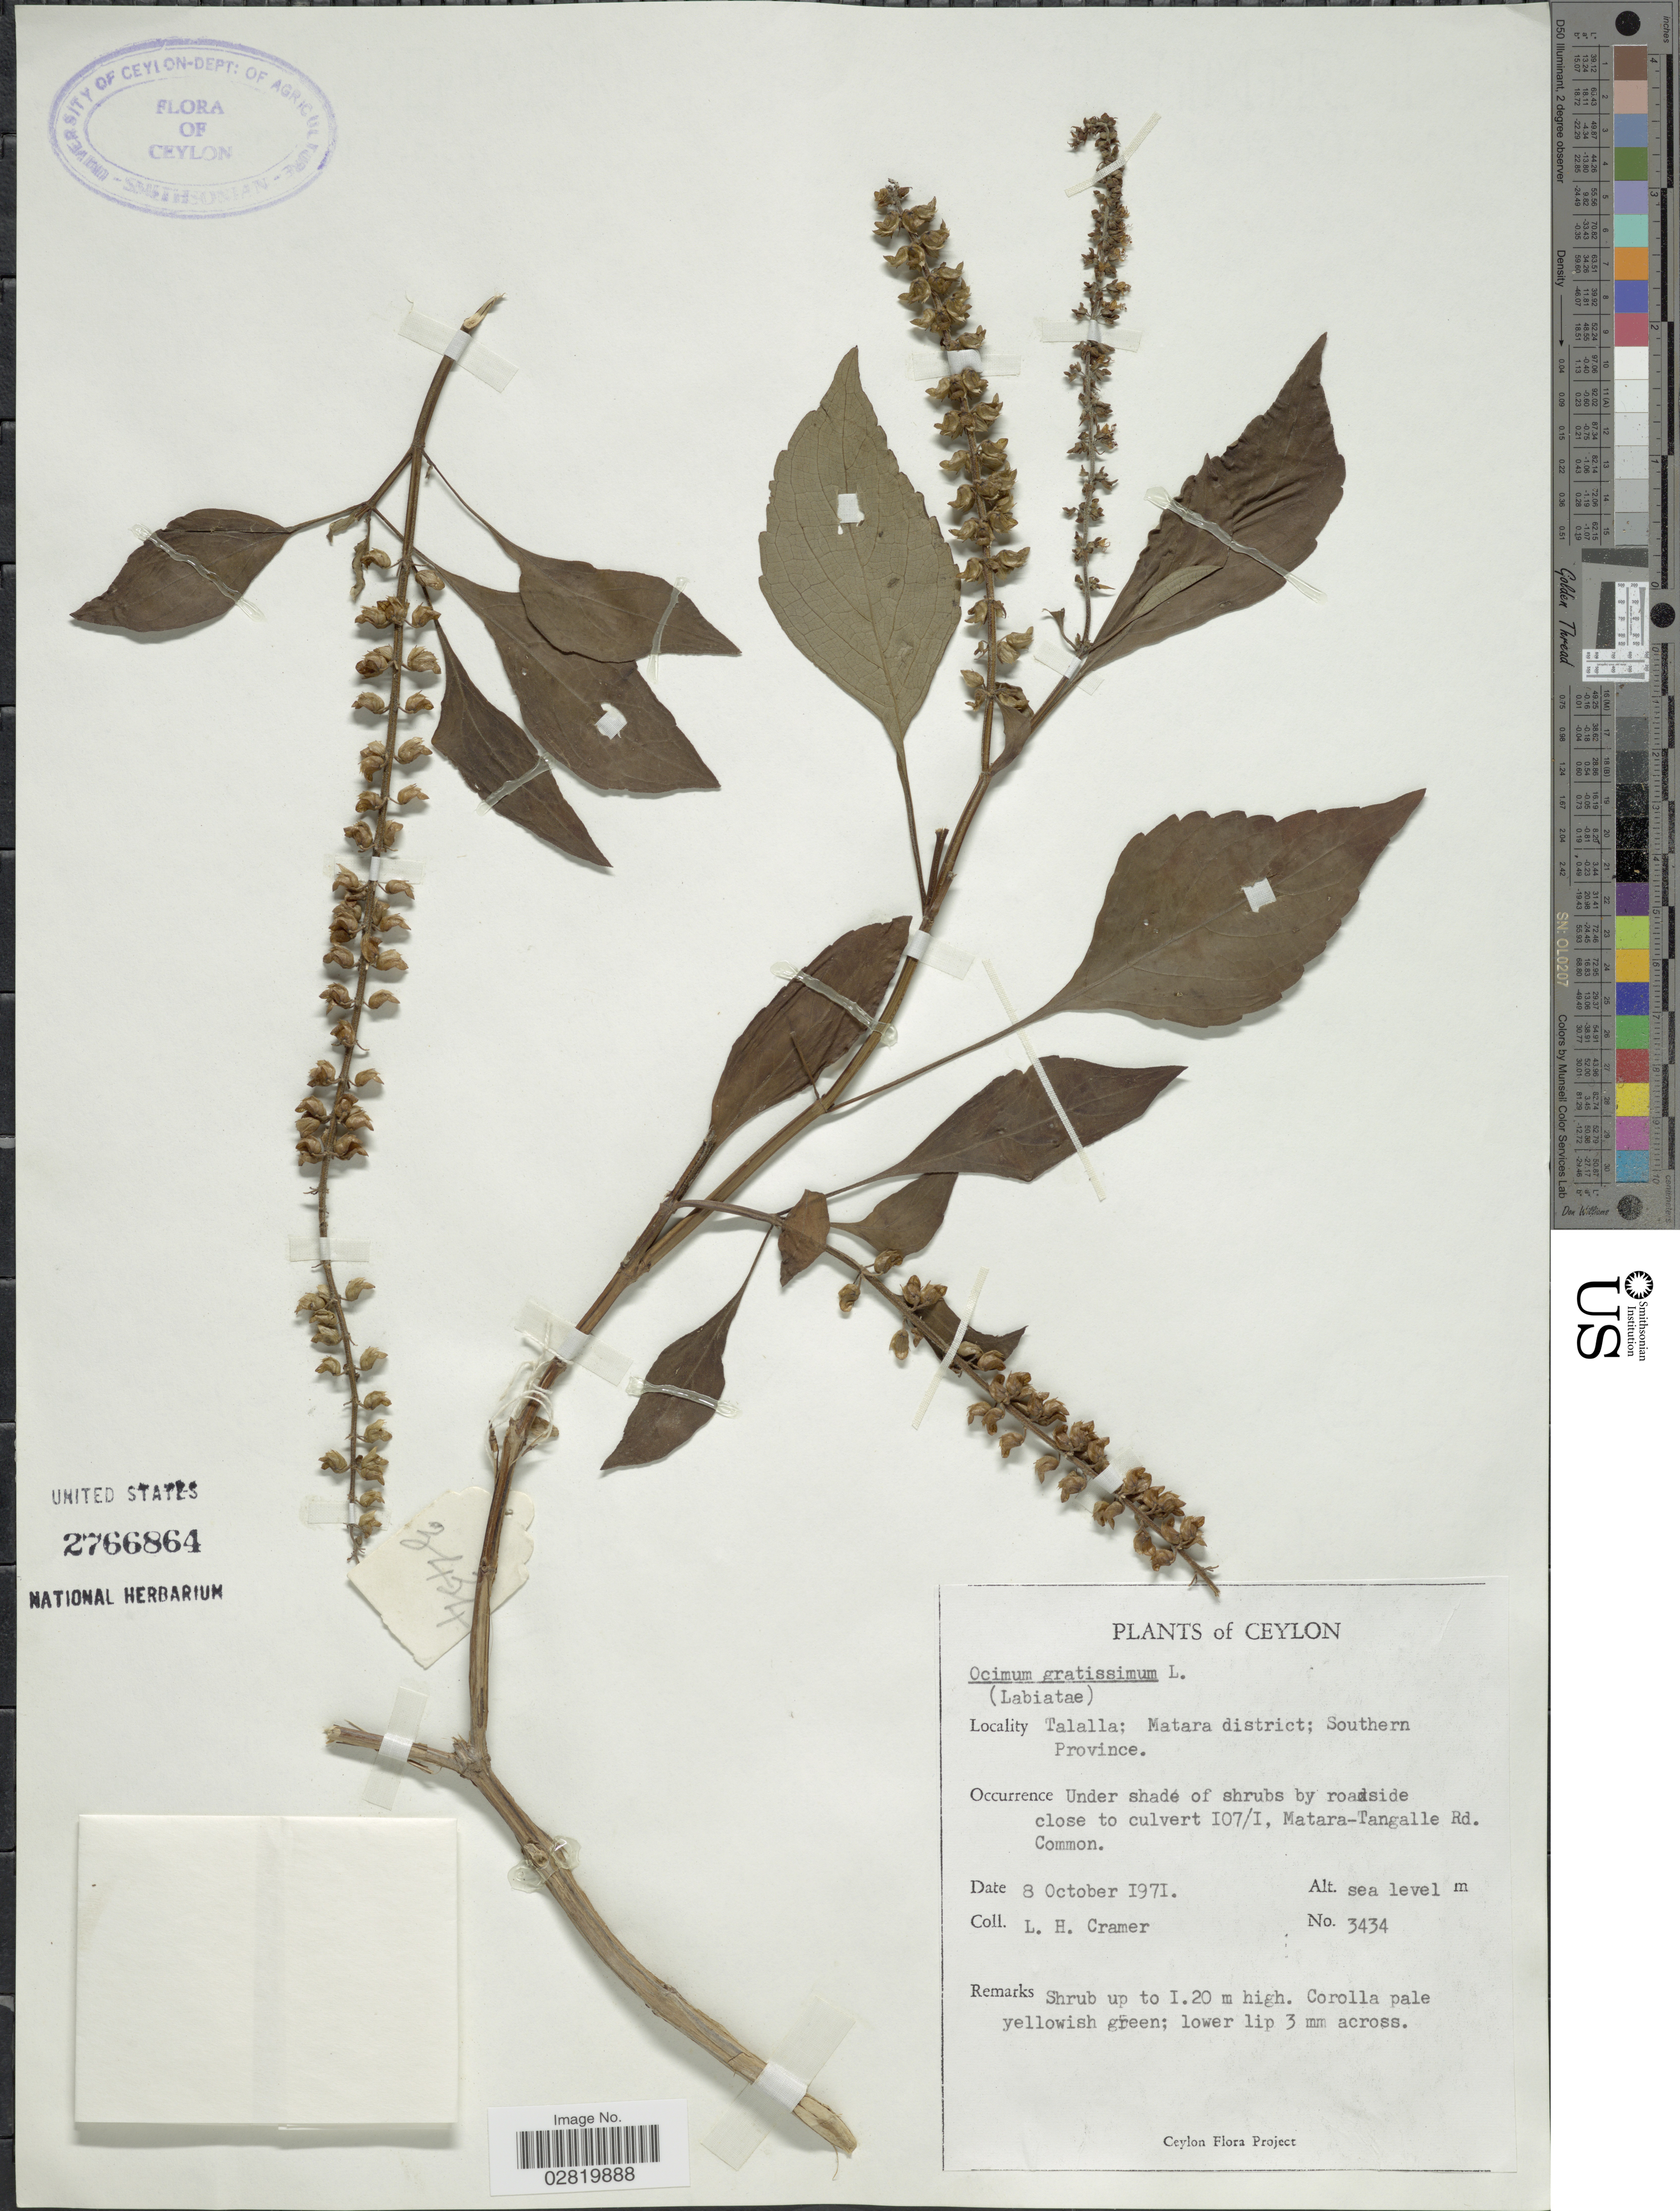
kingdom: Plantae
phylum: Tracheophyta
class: Magnoliopsida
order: Lamiales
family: Lamiaceae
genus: Ocimum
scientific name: Ocimum gratissimum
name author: L.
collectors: L. H. Cramer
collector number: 3434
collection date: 1971-10-08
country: Sri Lanka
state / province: Southern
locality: Ceylon, Talalla; Matara district; Southern Province, close to culvert 107/1, Matara-Tangalle Rd.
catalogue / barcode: US 2766864